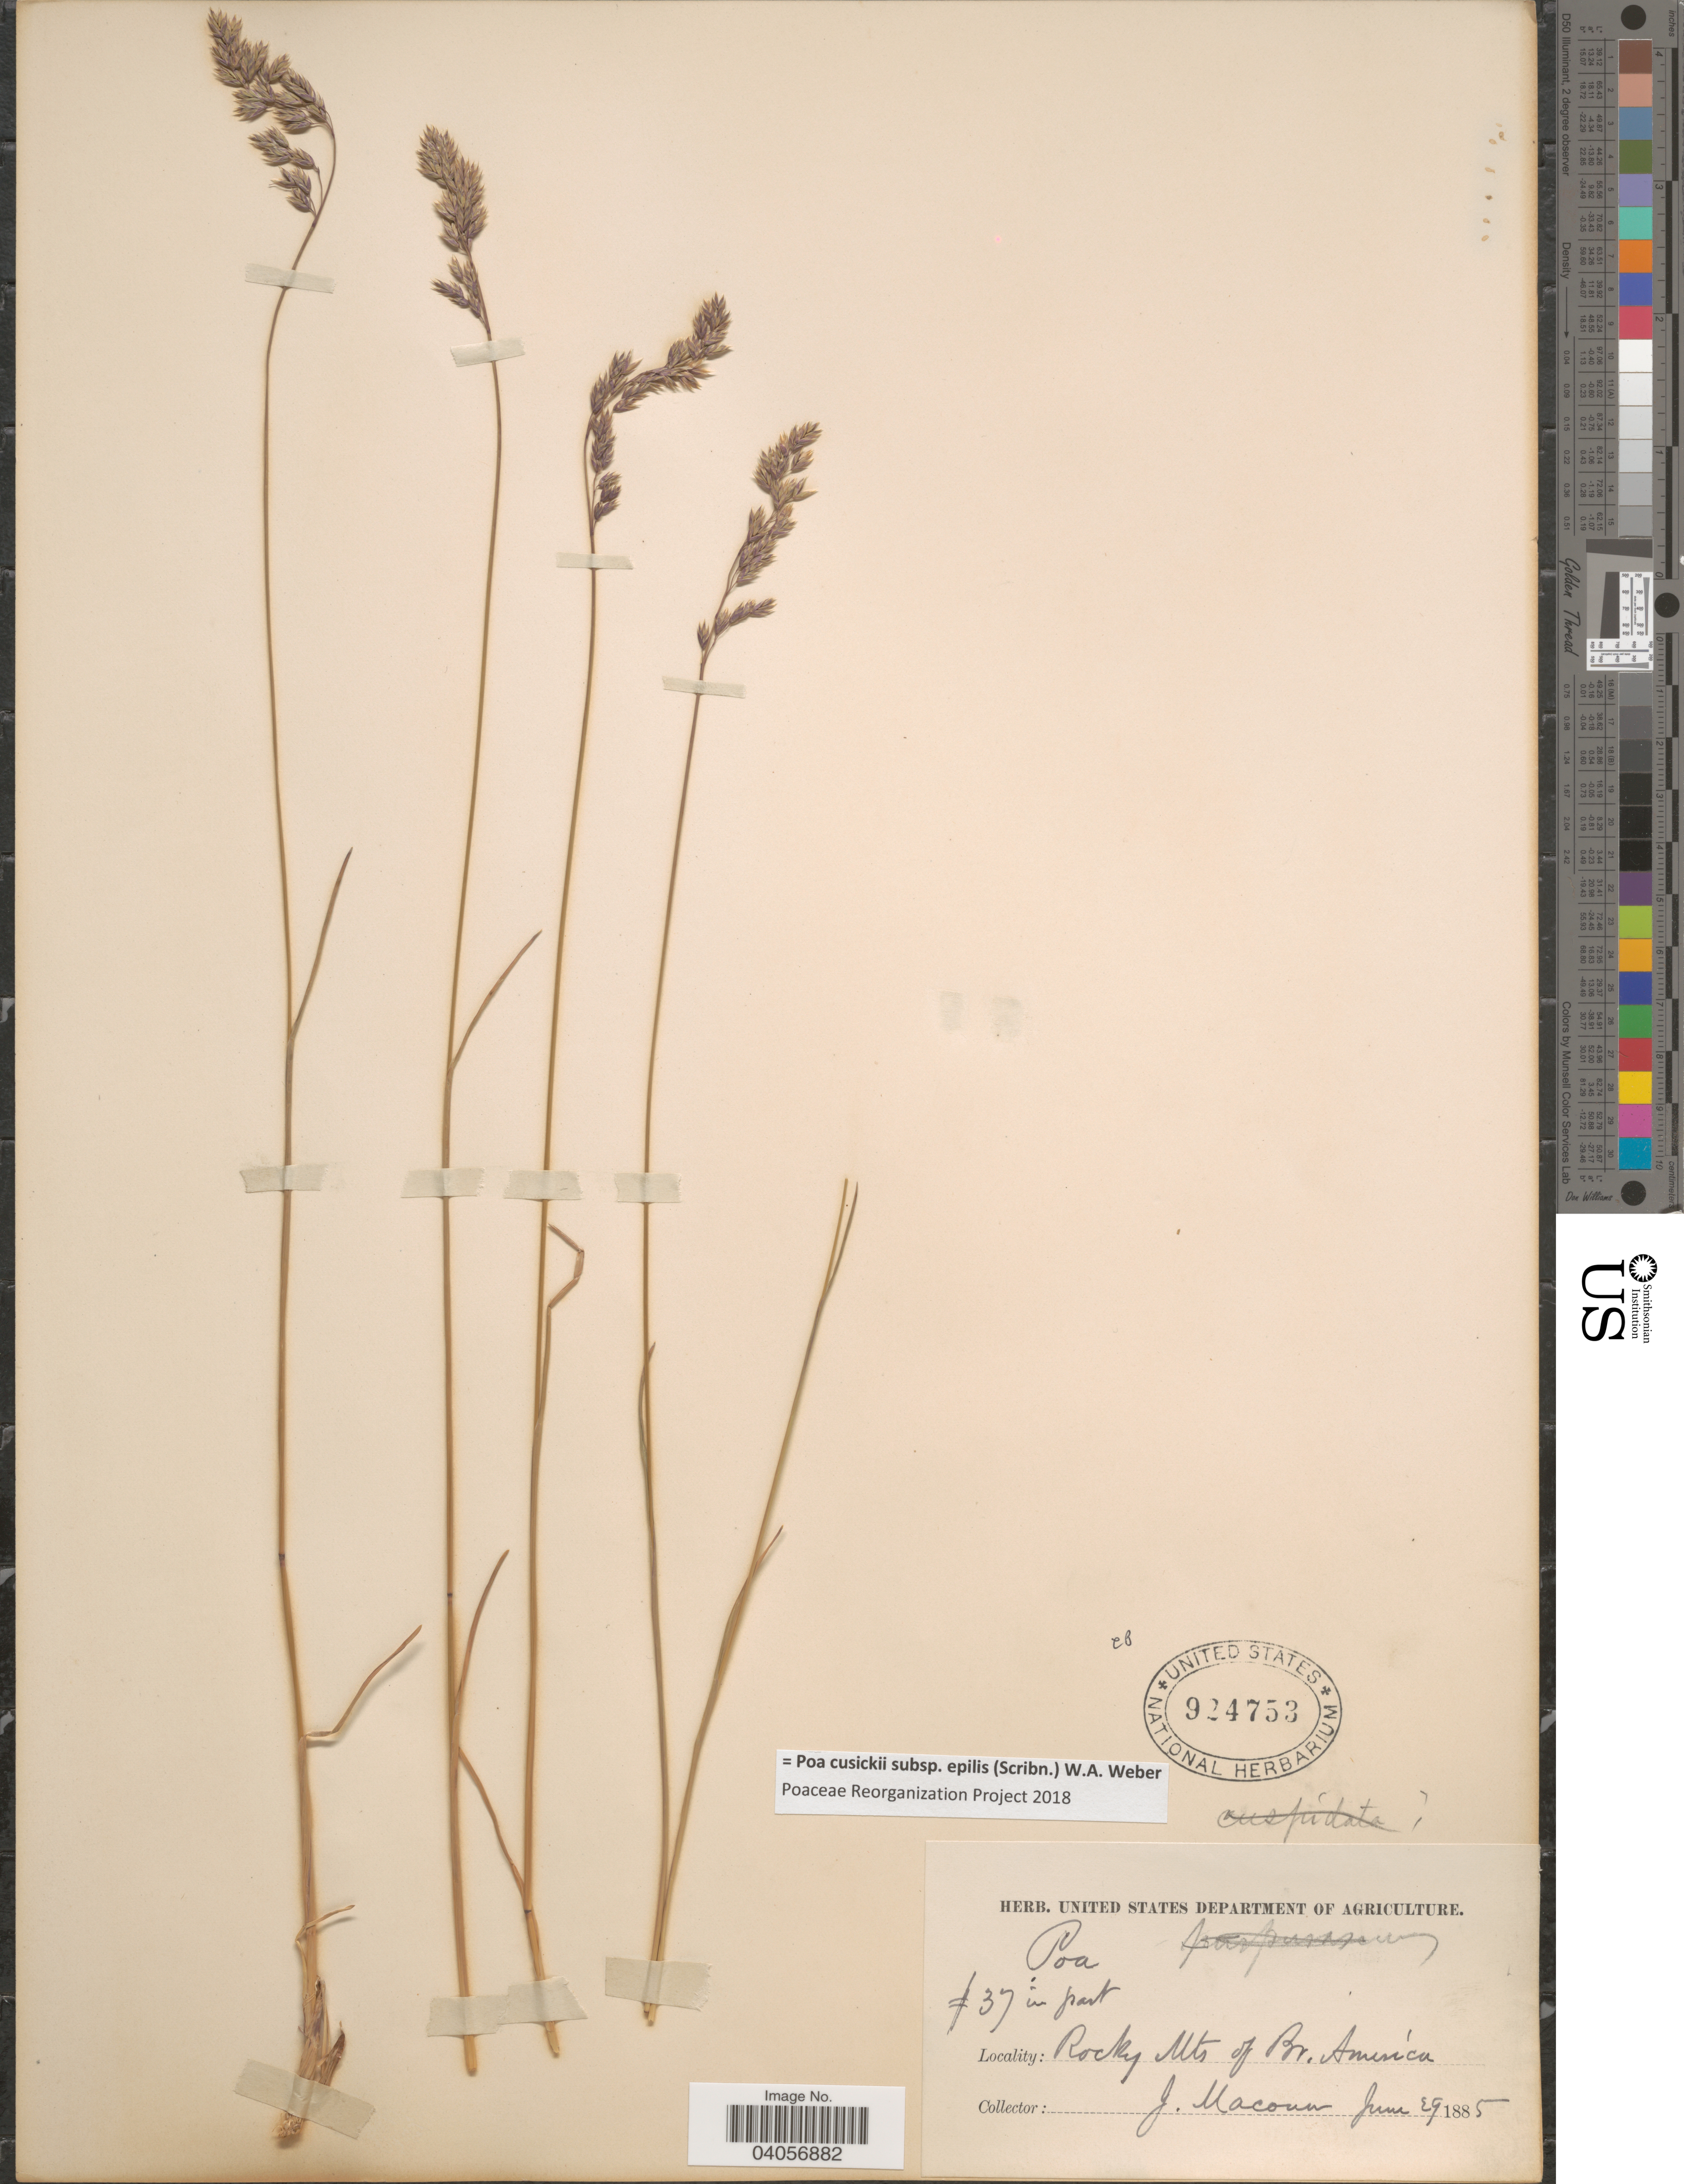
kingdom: Plantae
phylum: Tracheophyta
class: Liliopsida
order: Poales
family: Poaceae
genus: Poa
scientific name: Poa cusickii subsp. epilis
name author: (Scribn.) W.A. Weber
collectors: J. Macoun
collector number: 37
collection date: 1885-06-29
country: Canada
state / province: Alberta/ British Columbia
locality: Rocky Mts of Br. America.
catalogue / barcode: US 924753